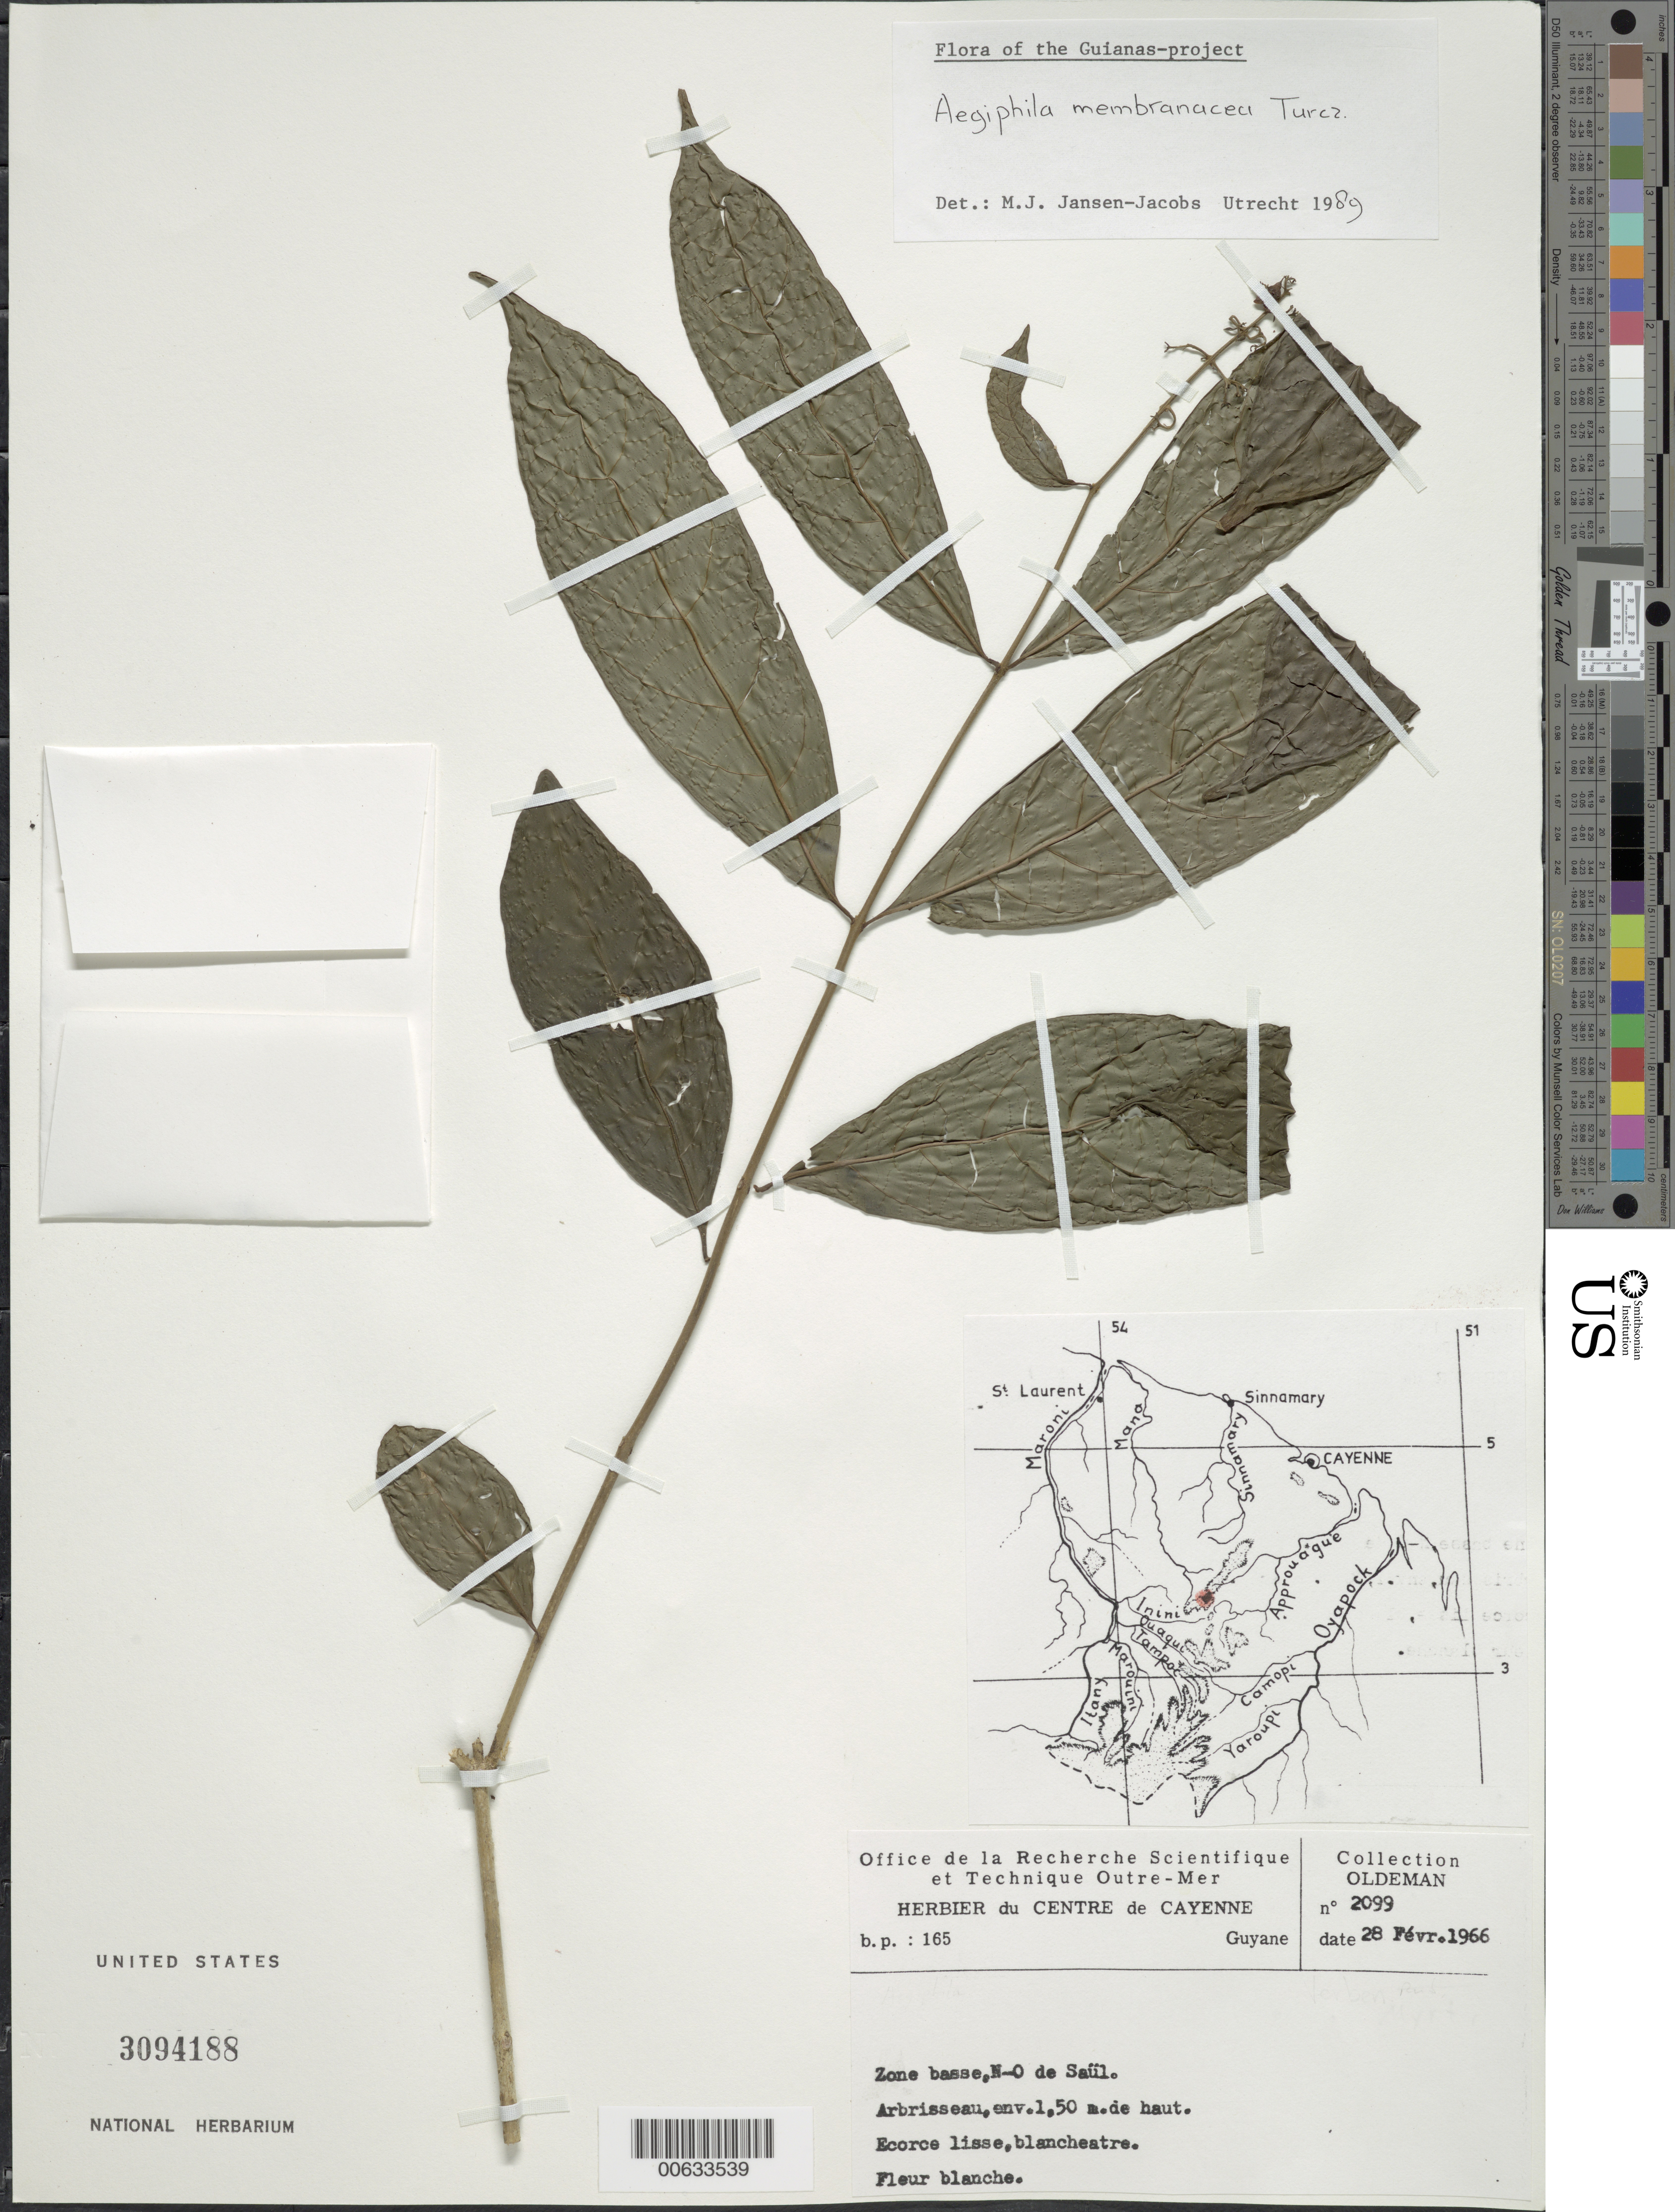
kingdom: Plantae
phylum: Tracheophyta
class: Magnoliopsida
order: Lamiales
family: Lamiaceae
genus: Aegiphila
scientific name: Aegiphila membranacea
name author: Turcz.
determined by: Jansen-Jacobs, M. J., (U), Nationaal Herbarium Nederland, Utrecht University branch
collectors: R. Oldeman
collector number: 2099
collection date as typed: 28-Feb-66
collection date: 1966-02-28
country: French Guiana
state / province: Saint-Laurent-du-Maroni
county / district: Saül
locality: Saül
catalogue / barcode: US 3094188